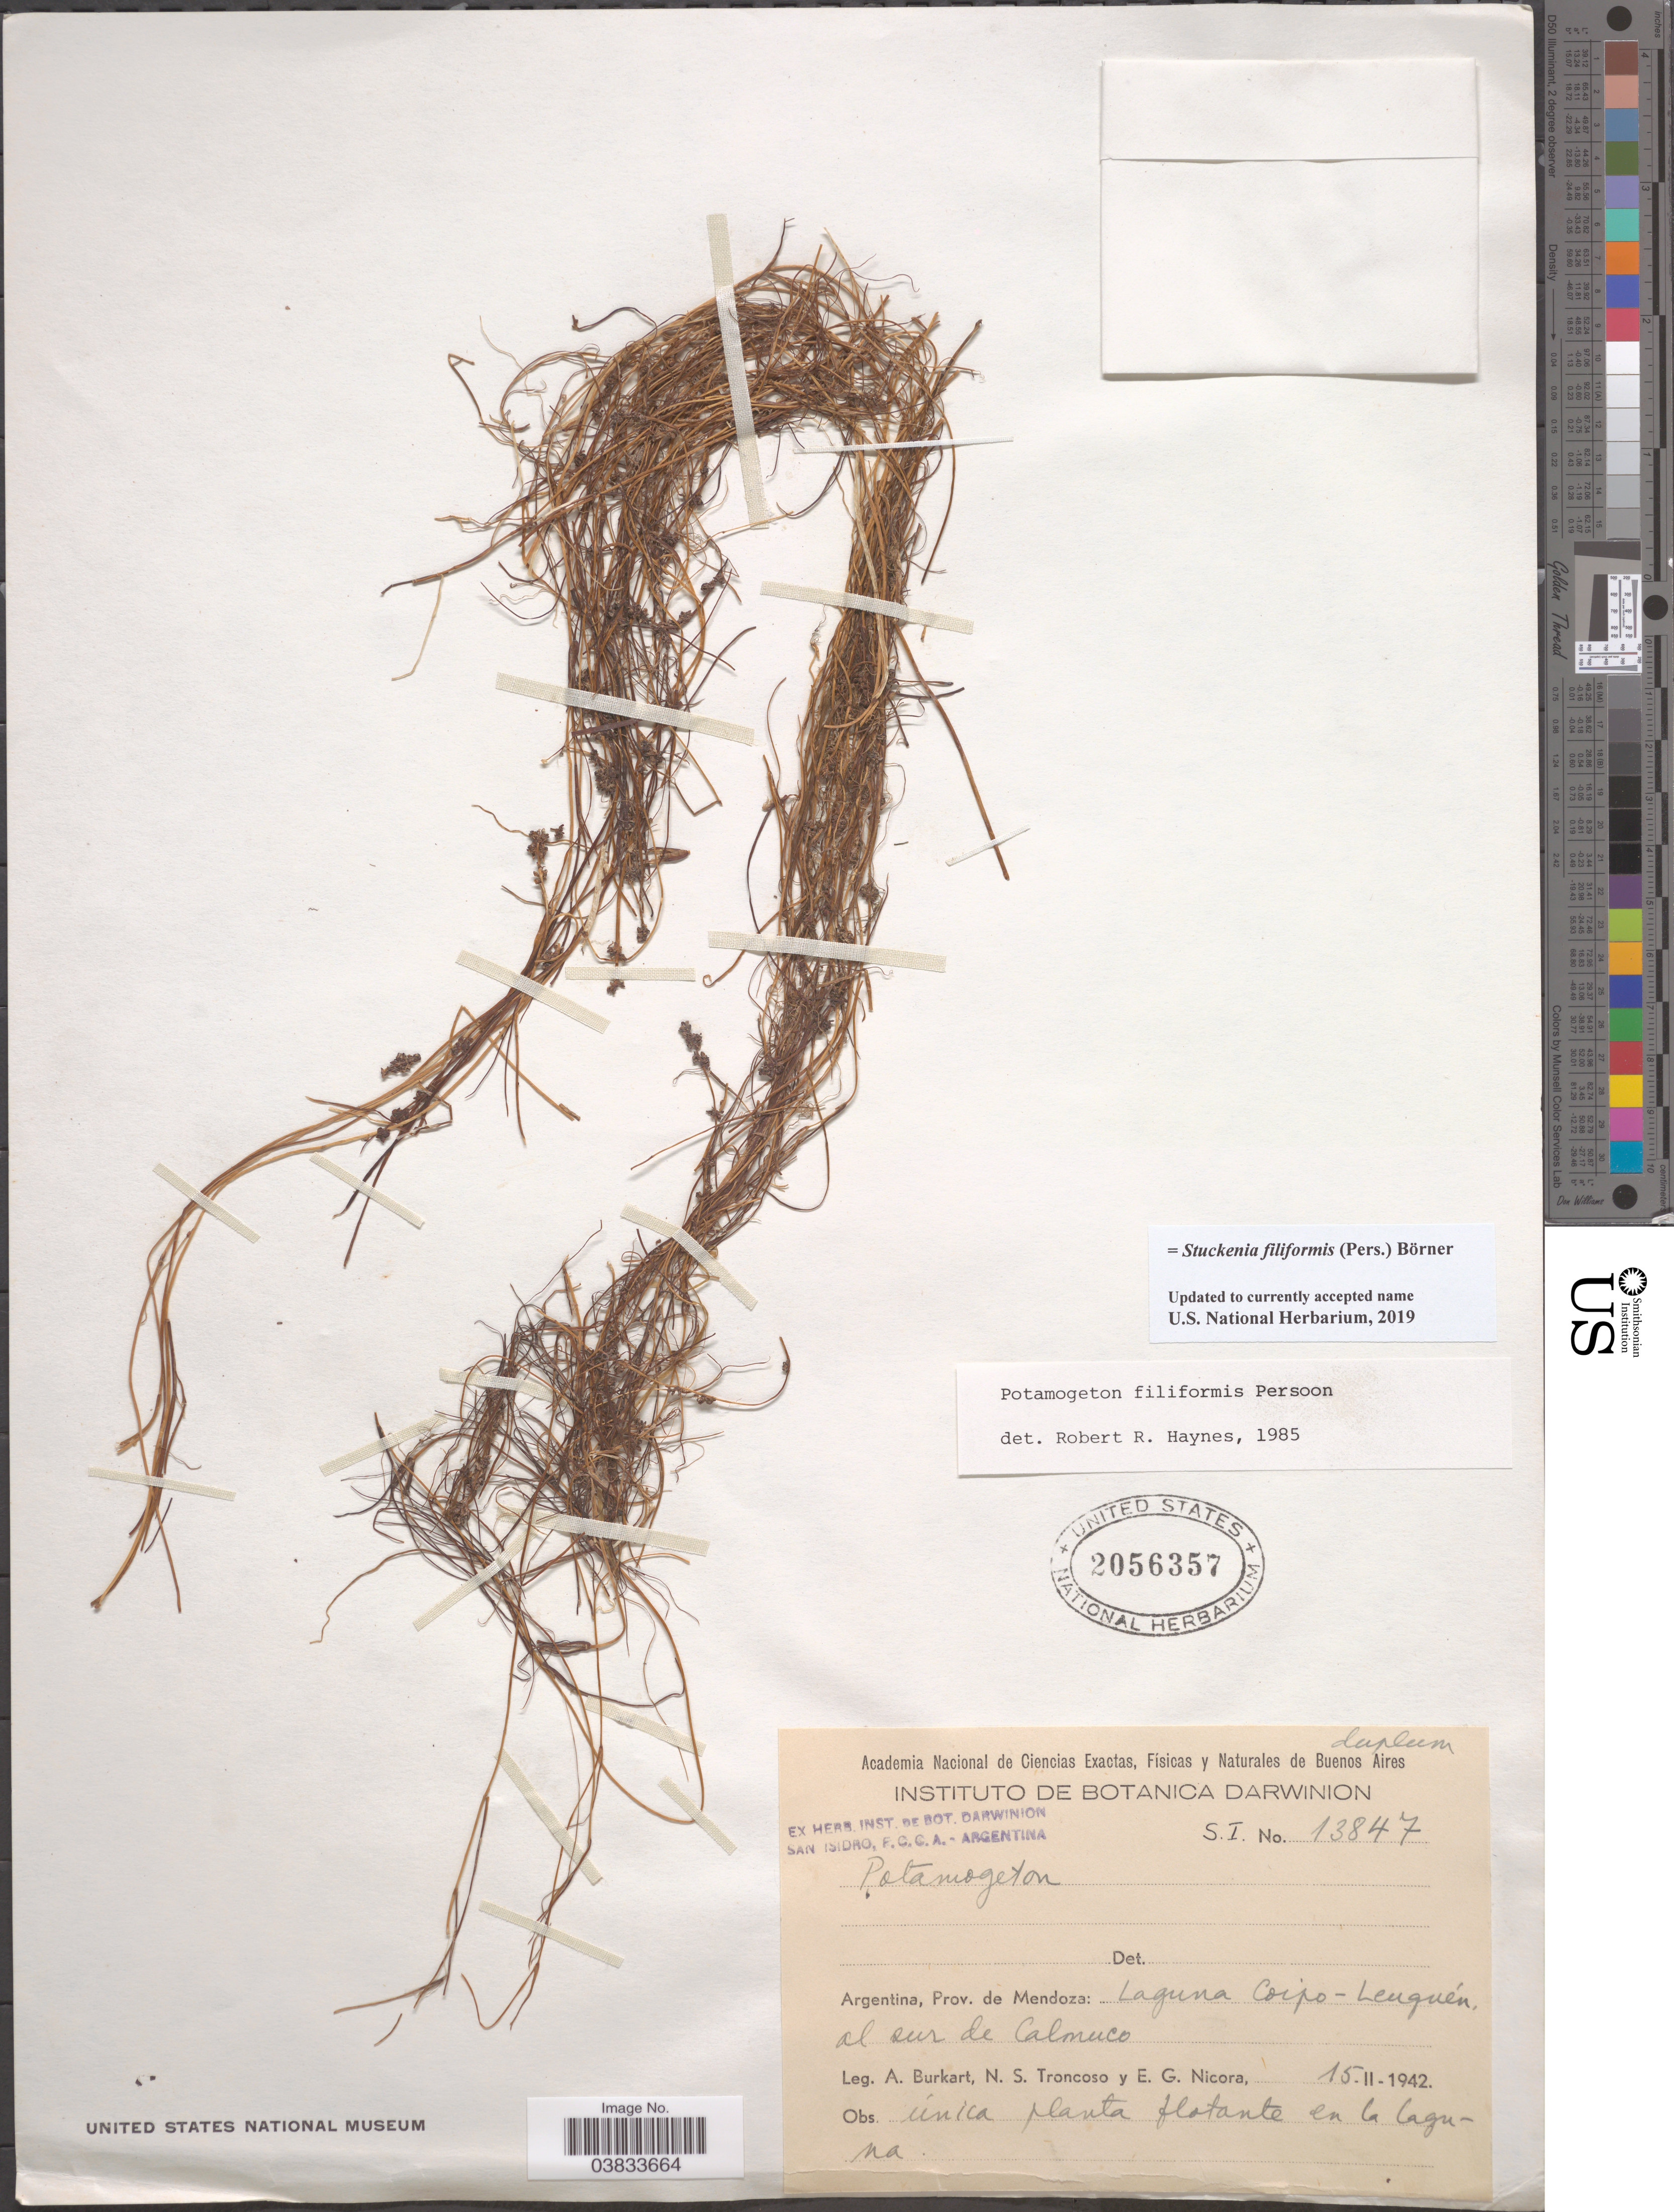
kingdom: Plantae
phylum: Tracheophyta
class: Liliopsida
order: Alismatales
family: Potamogetonaceae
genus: Stuckenia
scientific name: Stuckenia filiformis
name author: (Pers.) Börner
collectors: A. E. Burkart, N. Troncoso & E. G. Nicora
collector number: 13847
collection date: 1942-02-15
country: Argentina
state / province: Mendoza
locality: Laguna Coipo-Leugnén al sur de Calmuco.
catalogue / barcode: US 2056357